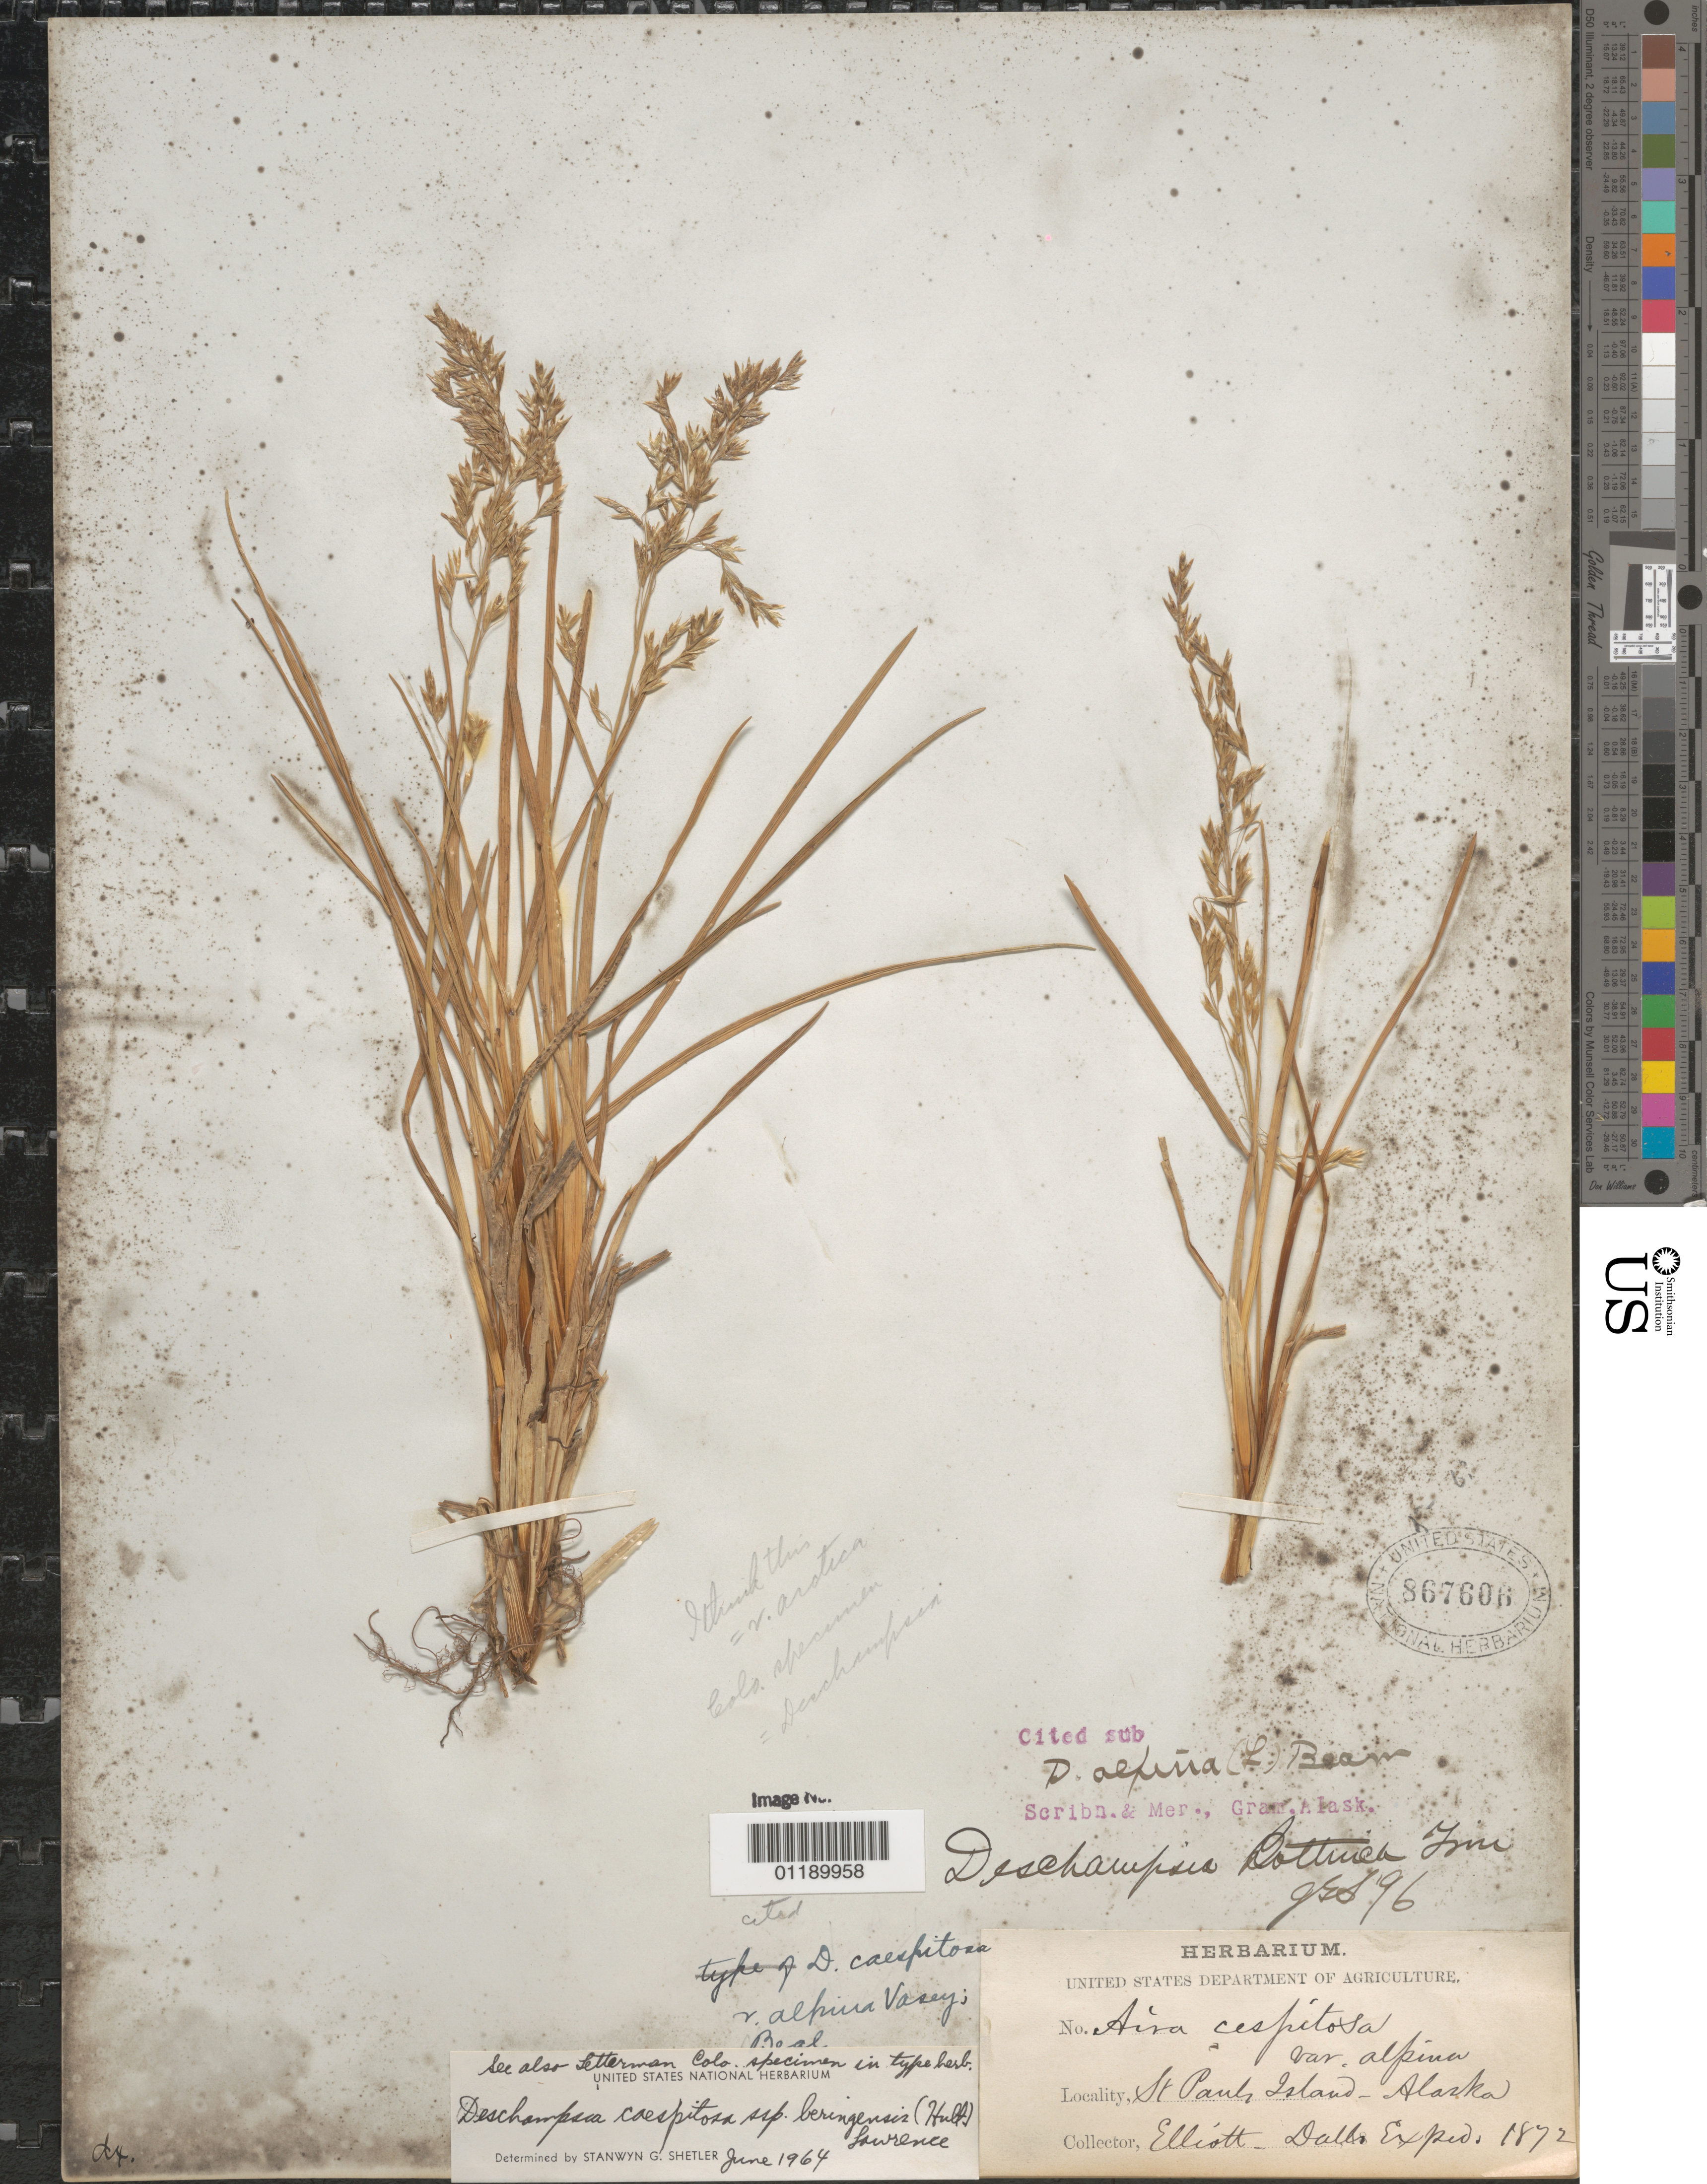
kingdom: Plantae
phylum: Tracheophyta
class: Liliopsida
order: Poales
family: Poaceae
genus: Deschampsia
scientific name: Deschampsia cespitosa subsp. beringensis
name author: (Hultén) Lawrence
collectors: Elliott & -. Dall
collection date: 1872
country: United States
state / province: Alaska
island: St. Paul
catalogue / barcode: US 867606